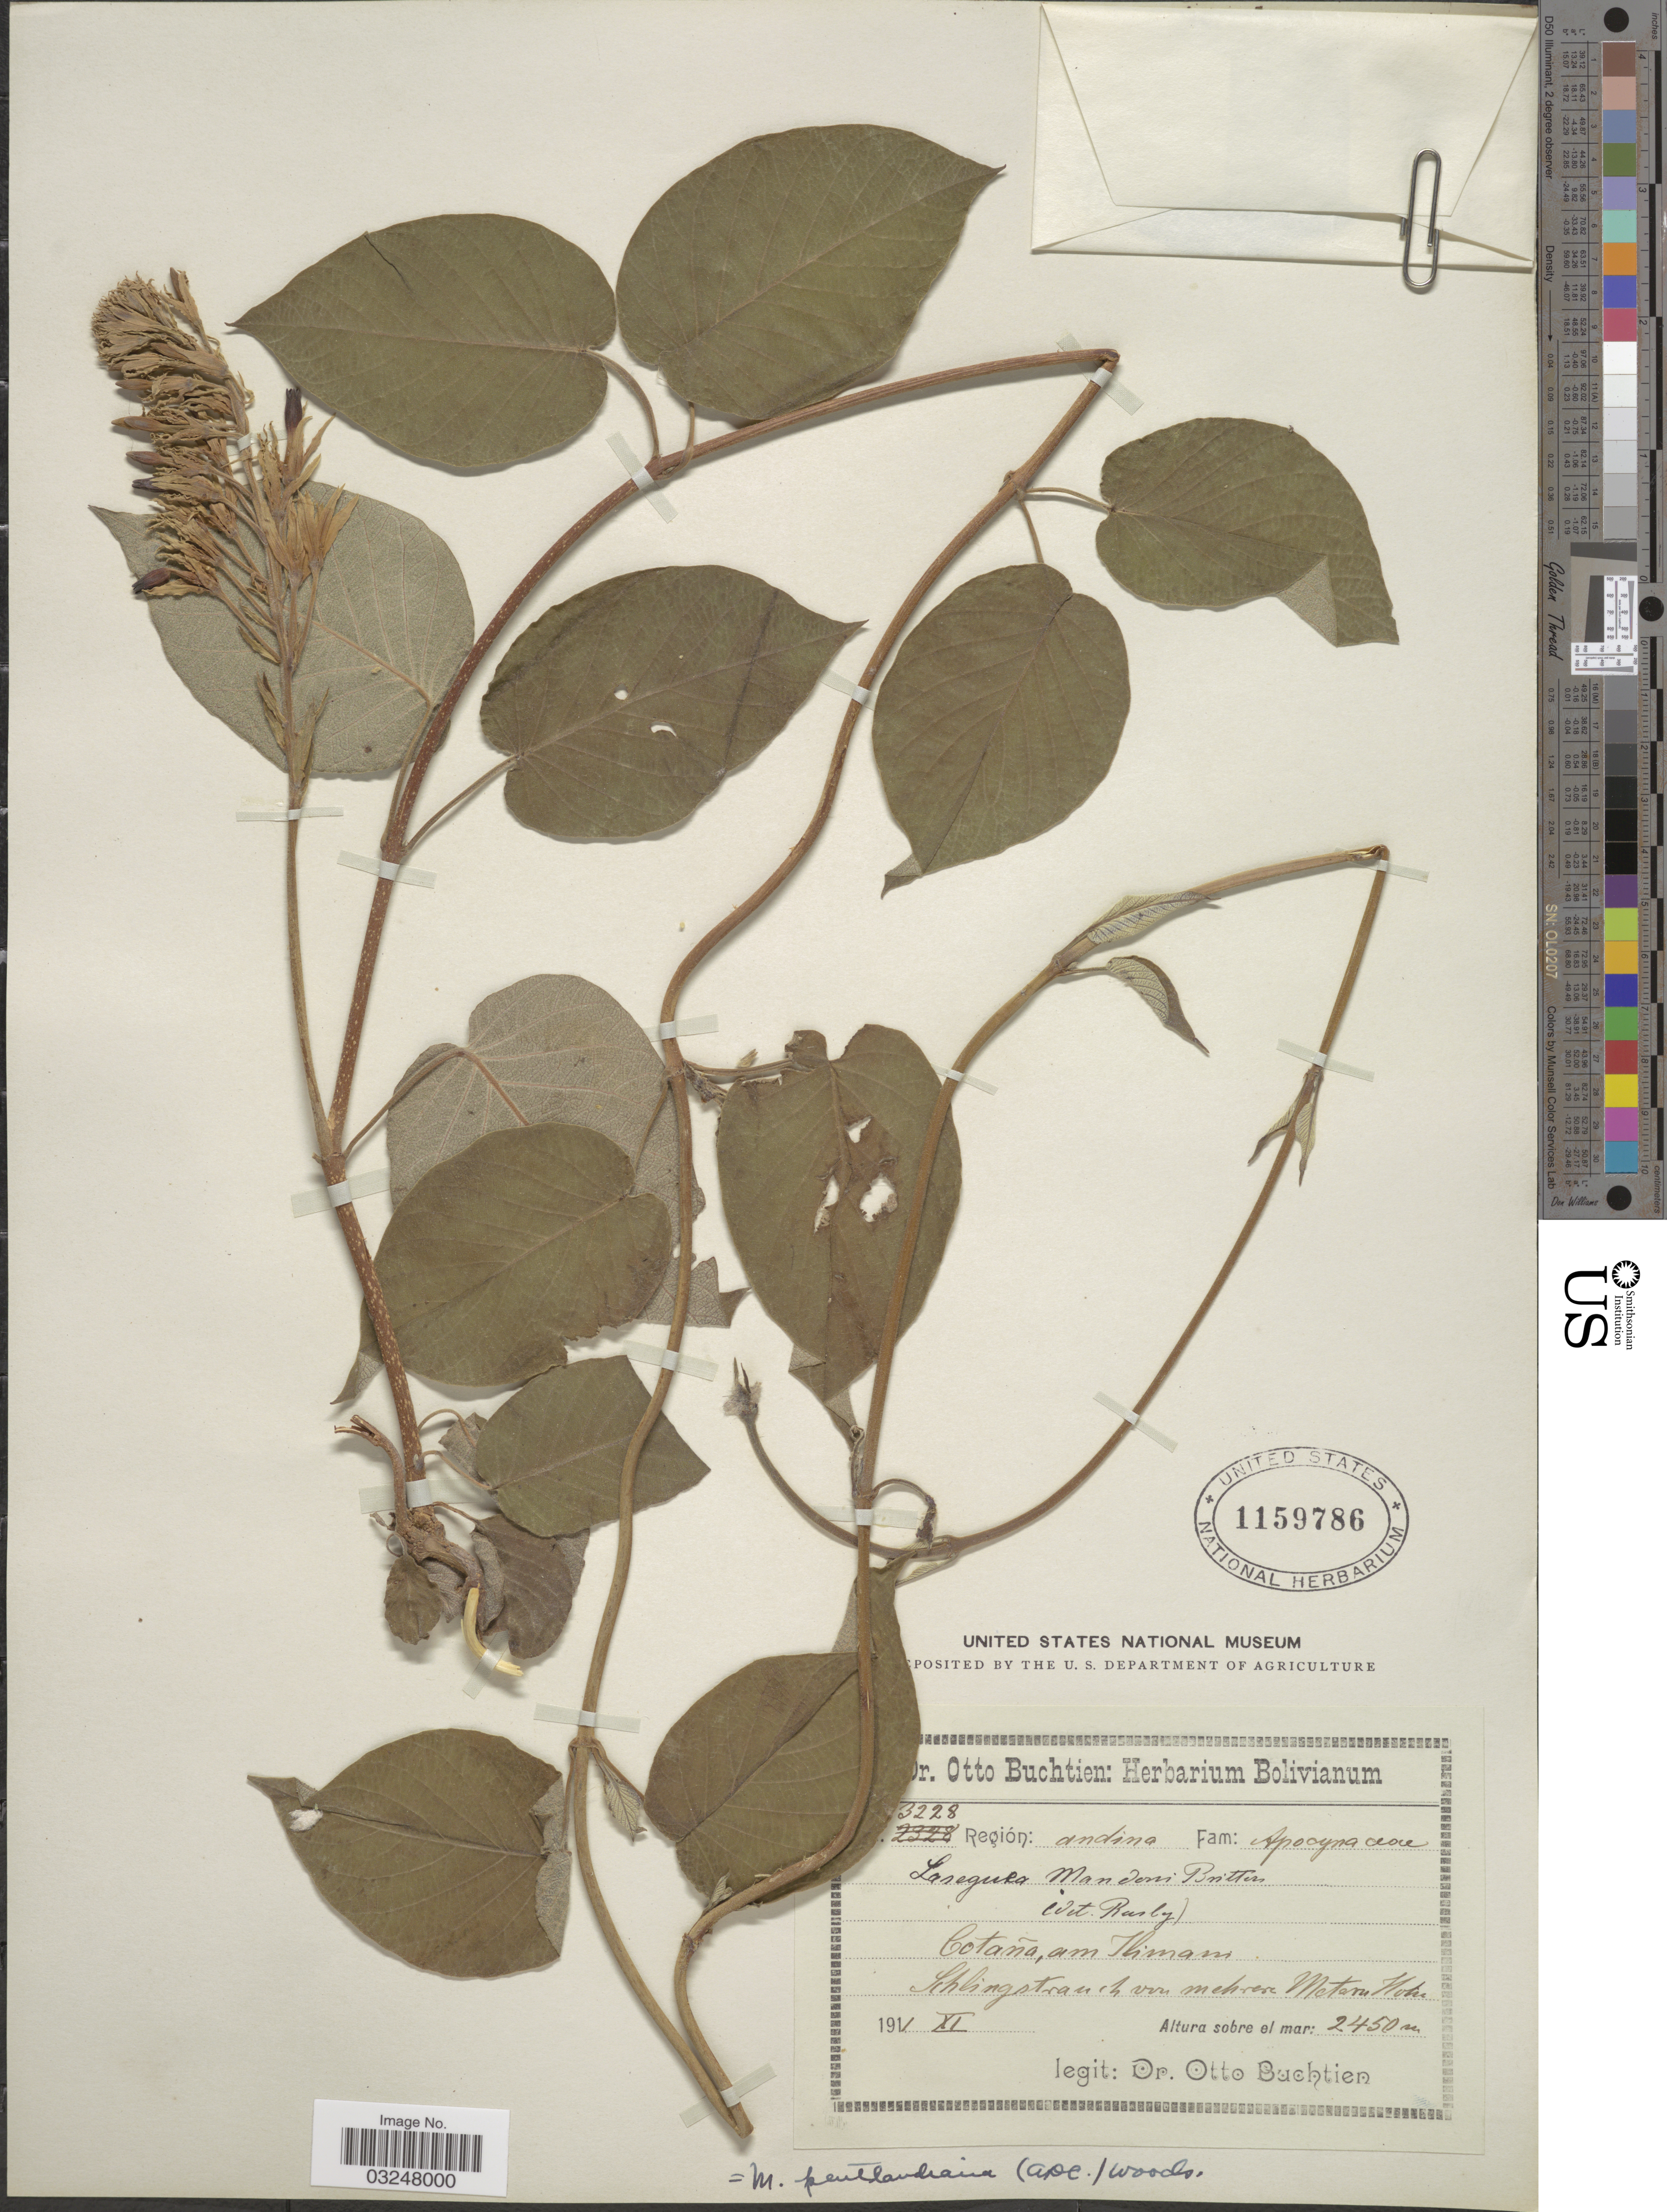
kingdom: Plantae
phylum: Tracheophyta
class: Magnoliopsida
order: Gentianales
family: Apocynaceae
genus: Mandevilla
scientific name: Mandevilla pentlandiana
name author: (DC.) Woodson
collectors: O. Buchtien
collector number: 3228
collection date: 1911-11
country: Bolivia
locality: Región: andina, Cotaña, am Ilimani.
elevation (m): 2450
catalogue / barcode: US 1159786